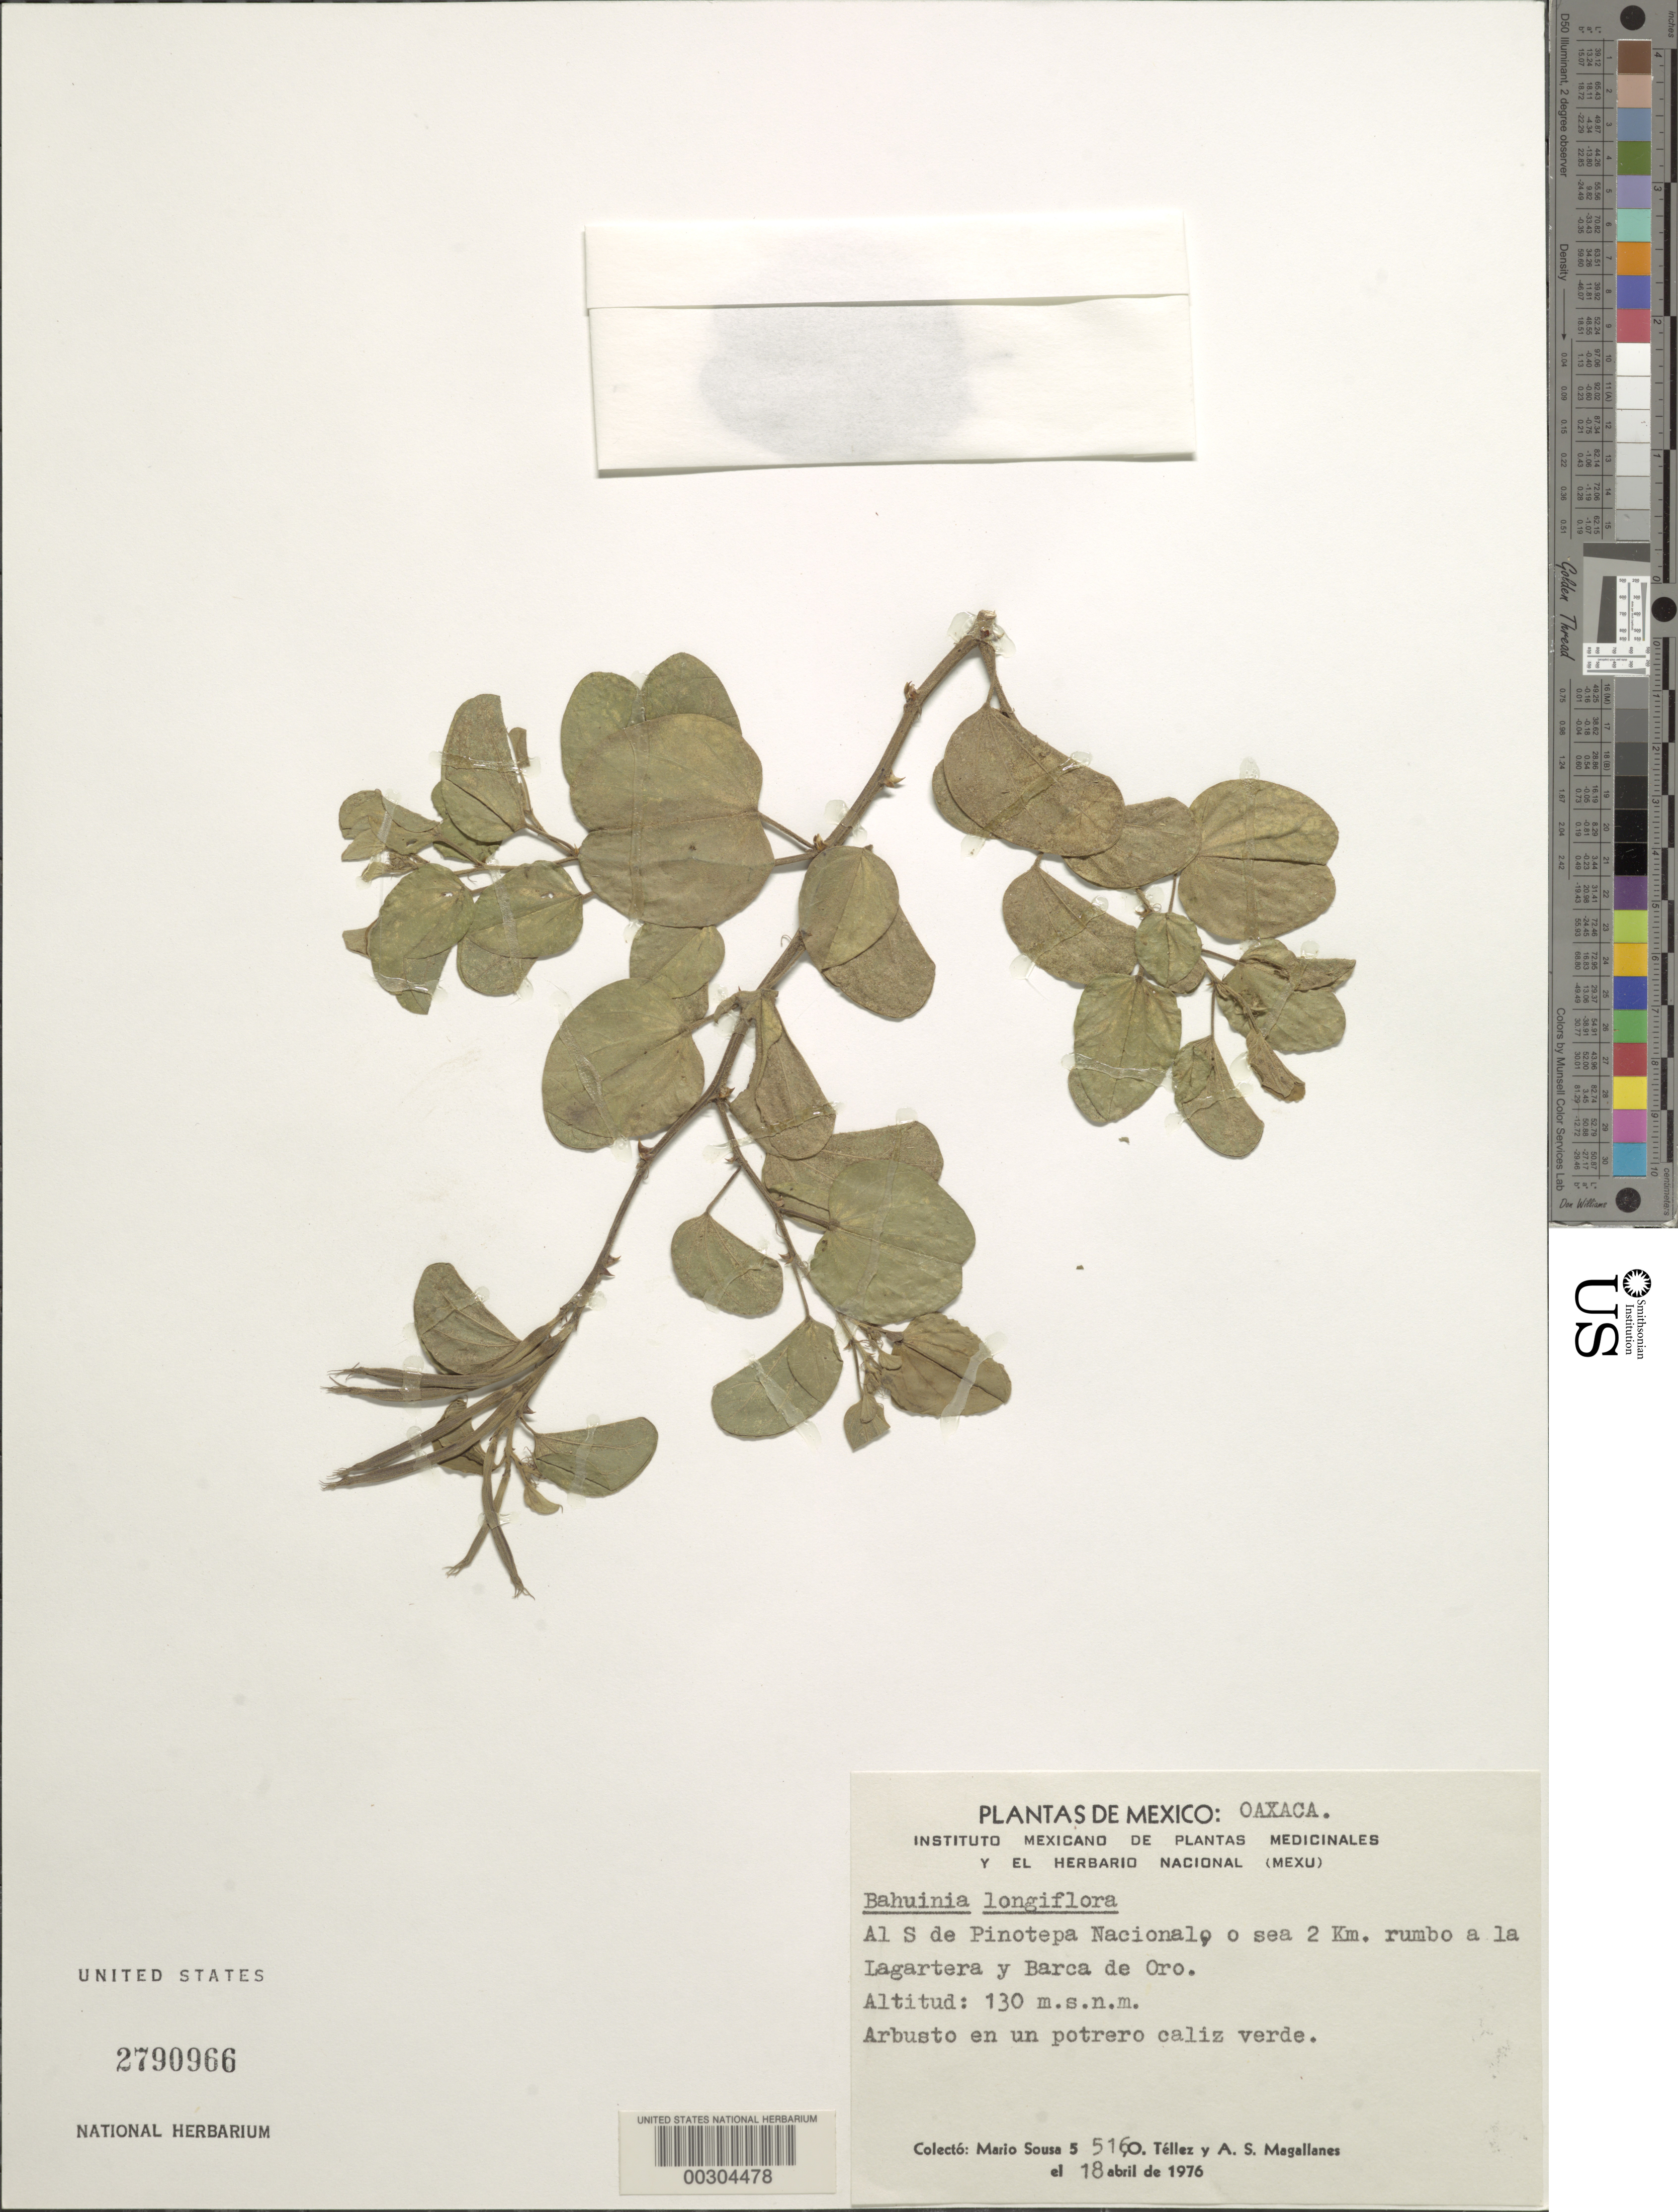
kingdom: Plantae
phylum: Tracheophyta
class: Magnoliopsida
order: Fabales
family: Fabaceae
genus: Bauhinia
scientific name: Bauhinia pauletia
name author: Pers.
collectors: M. Sousa S., O. Téllez V. & A. Magallanes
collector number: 5516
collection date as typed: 18 Apr 1976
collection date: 1976-04-18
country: Mexico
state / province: Oaxaca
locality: S of Pinotepa Nacional or 2 km by the lagartera and barca de oro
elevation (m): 130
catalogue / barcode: US 2790966